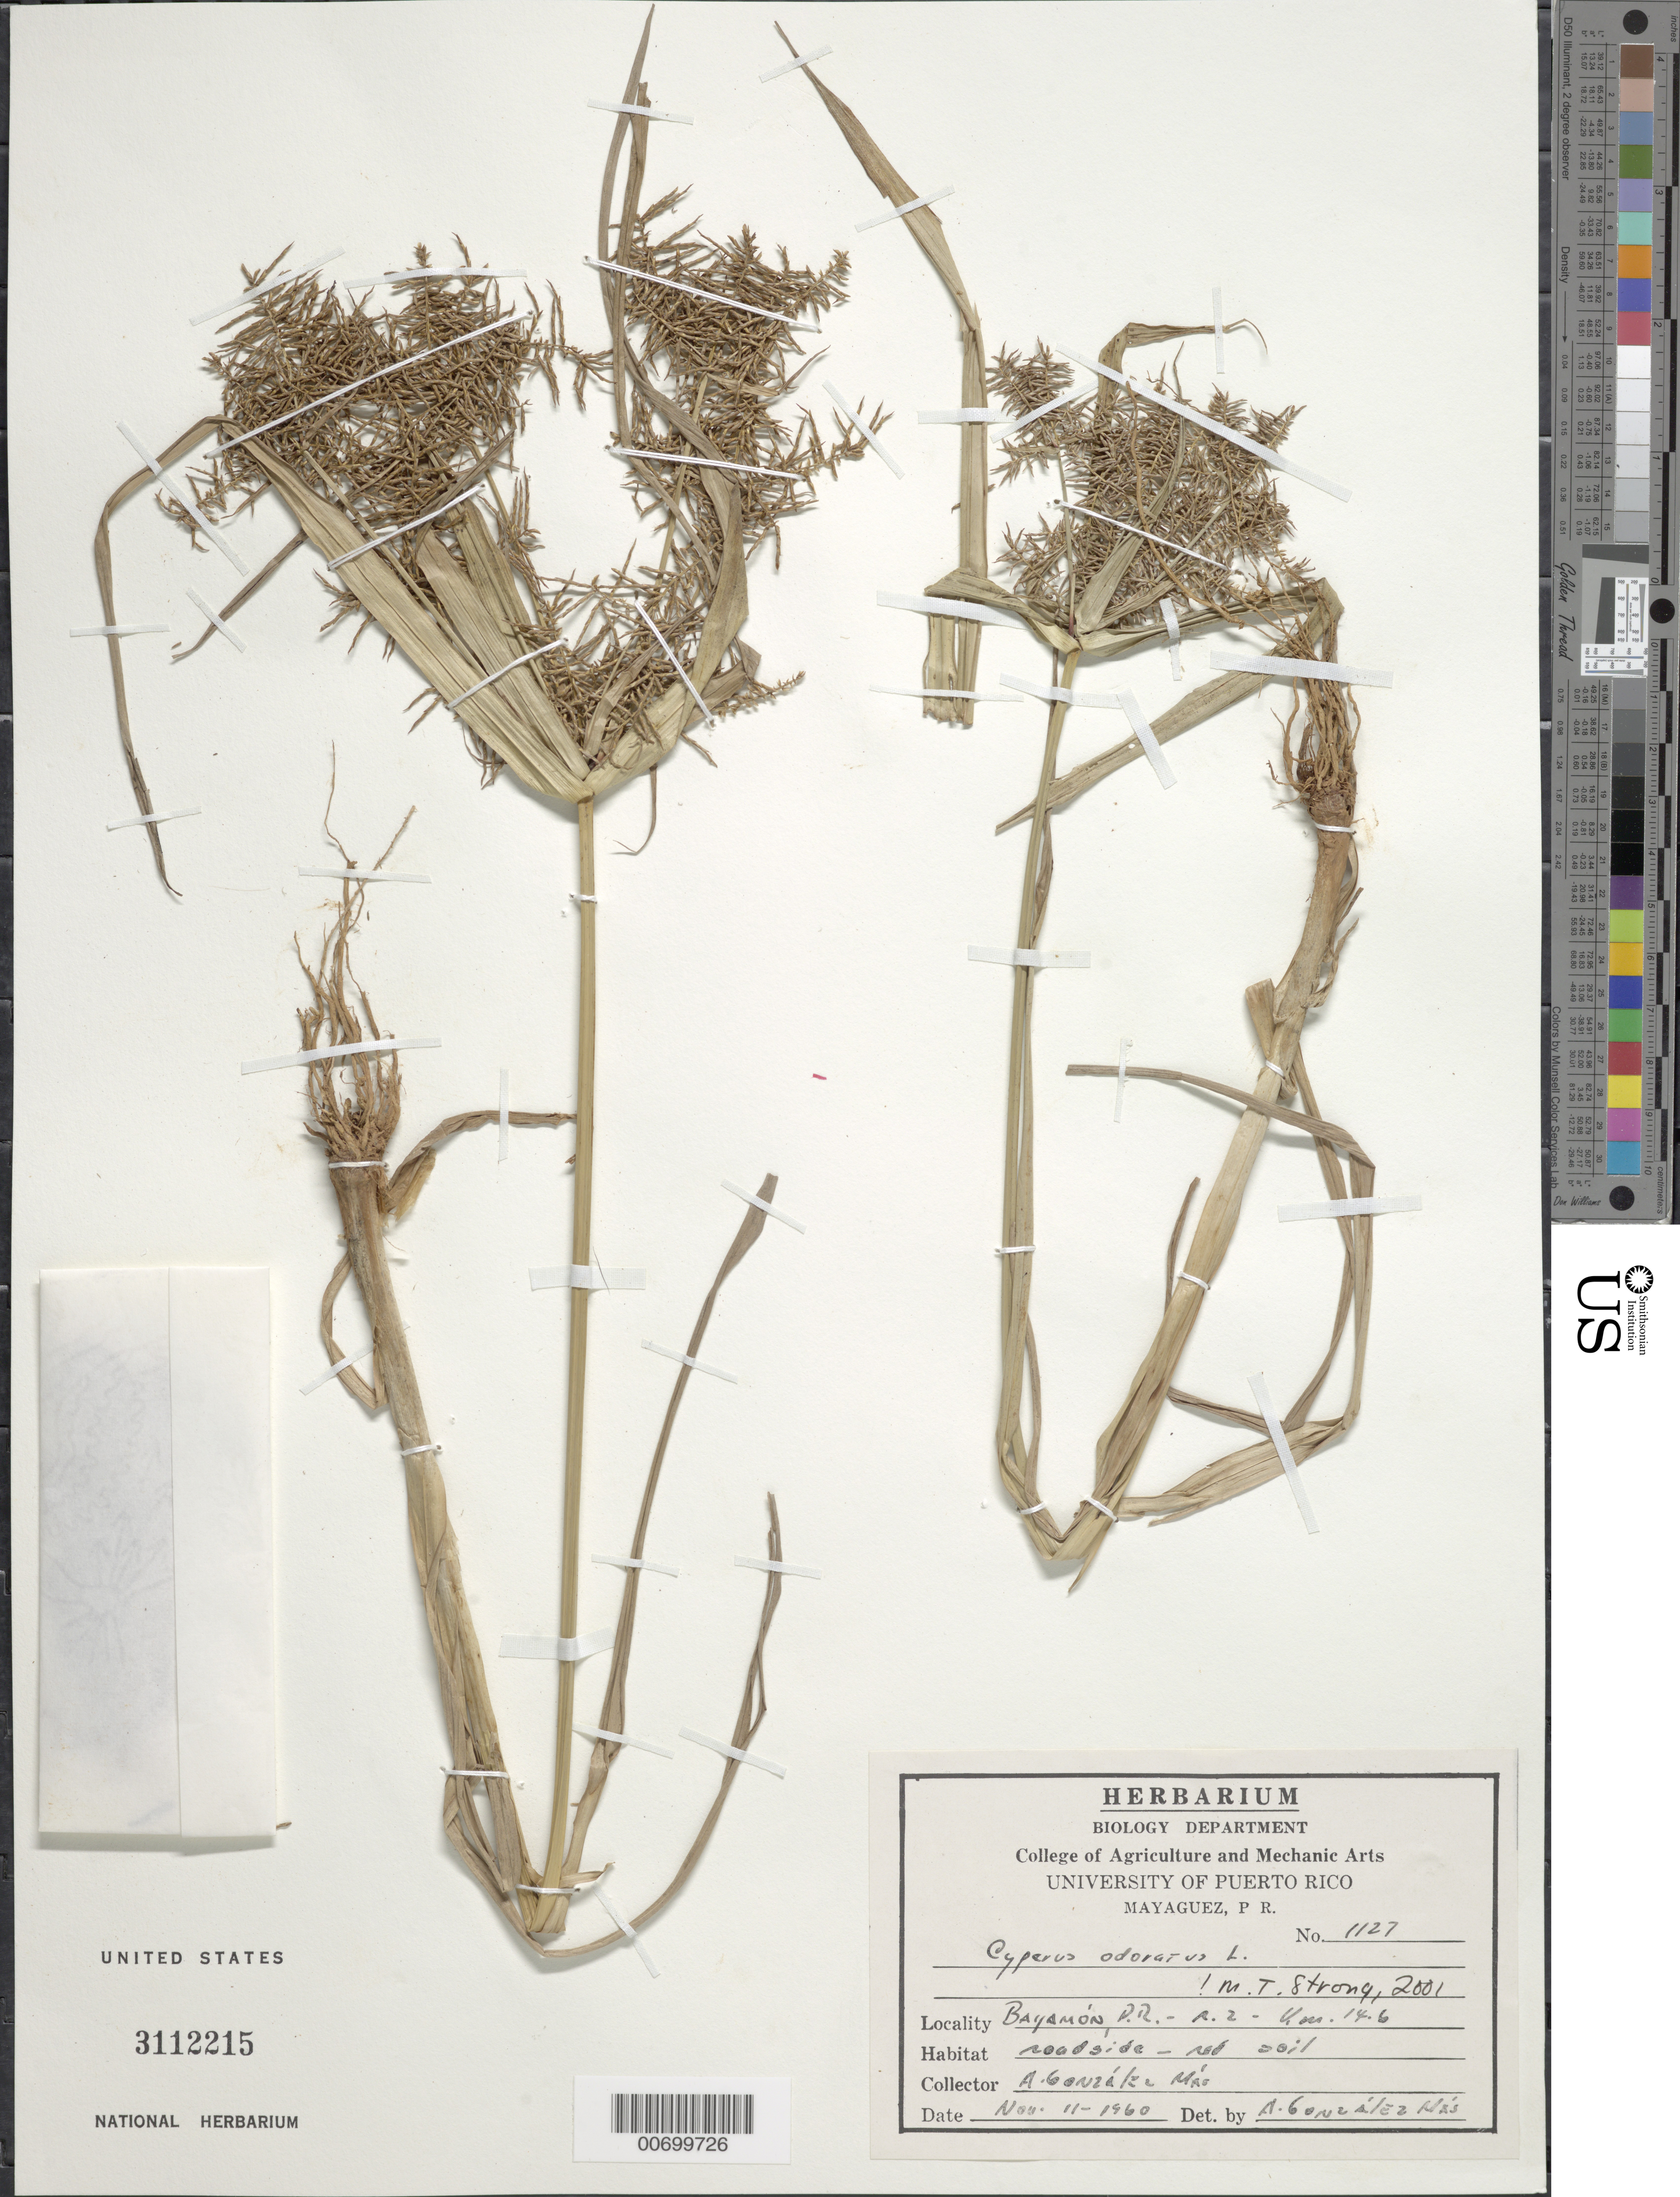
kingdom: Plantae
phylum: Tracheophyta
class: Liliopsida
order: Poales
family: Cyperaceae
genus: Cyperus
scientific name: Cyperus odoratus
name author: L.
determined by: Strong, M. T., (US), Smithsonian Institution - National Museum of Natural History (UNITED STATES)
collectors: A. González Más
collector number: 1127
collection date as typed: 11 Nov 1960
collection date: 1960-11-11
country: Puerto Rico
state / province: Bayamón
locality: Bayamón: Rd. 2, km 14.6.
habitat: Roadside.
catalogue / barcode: US 3112215